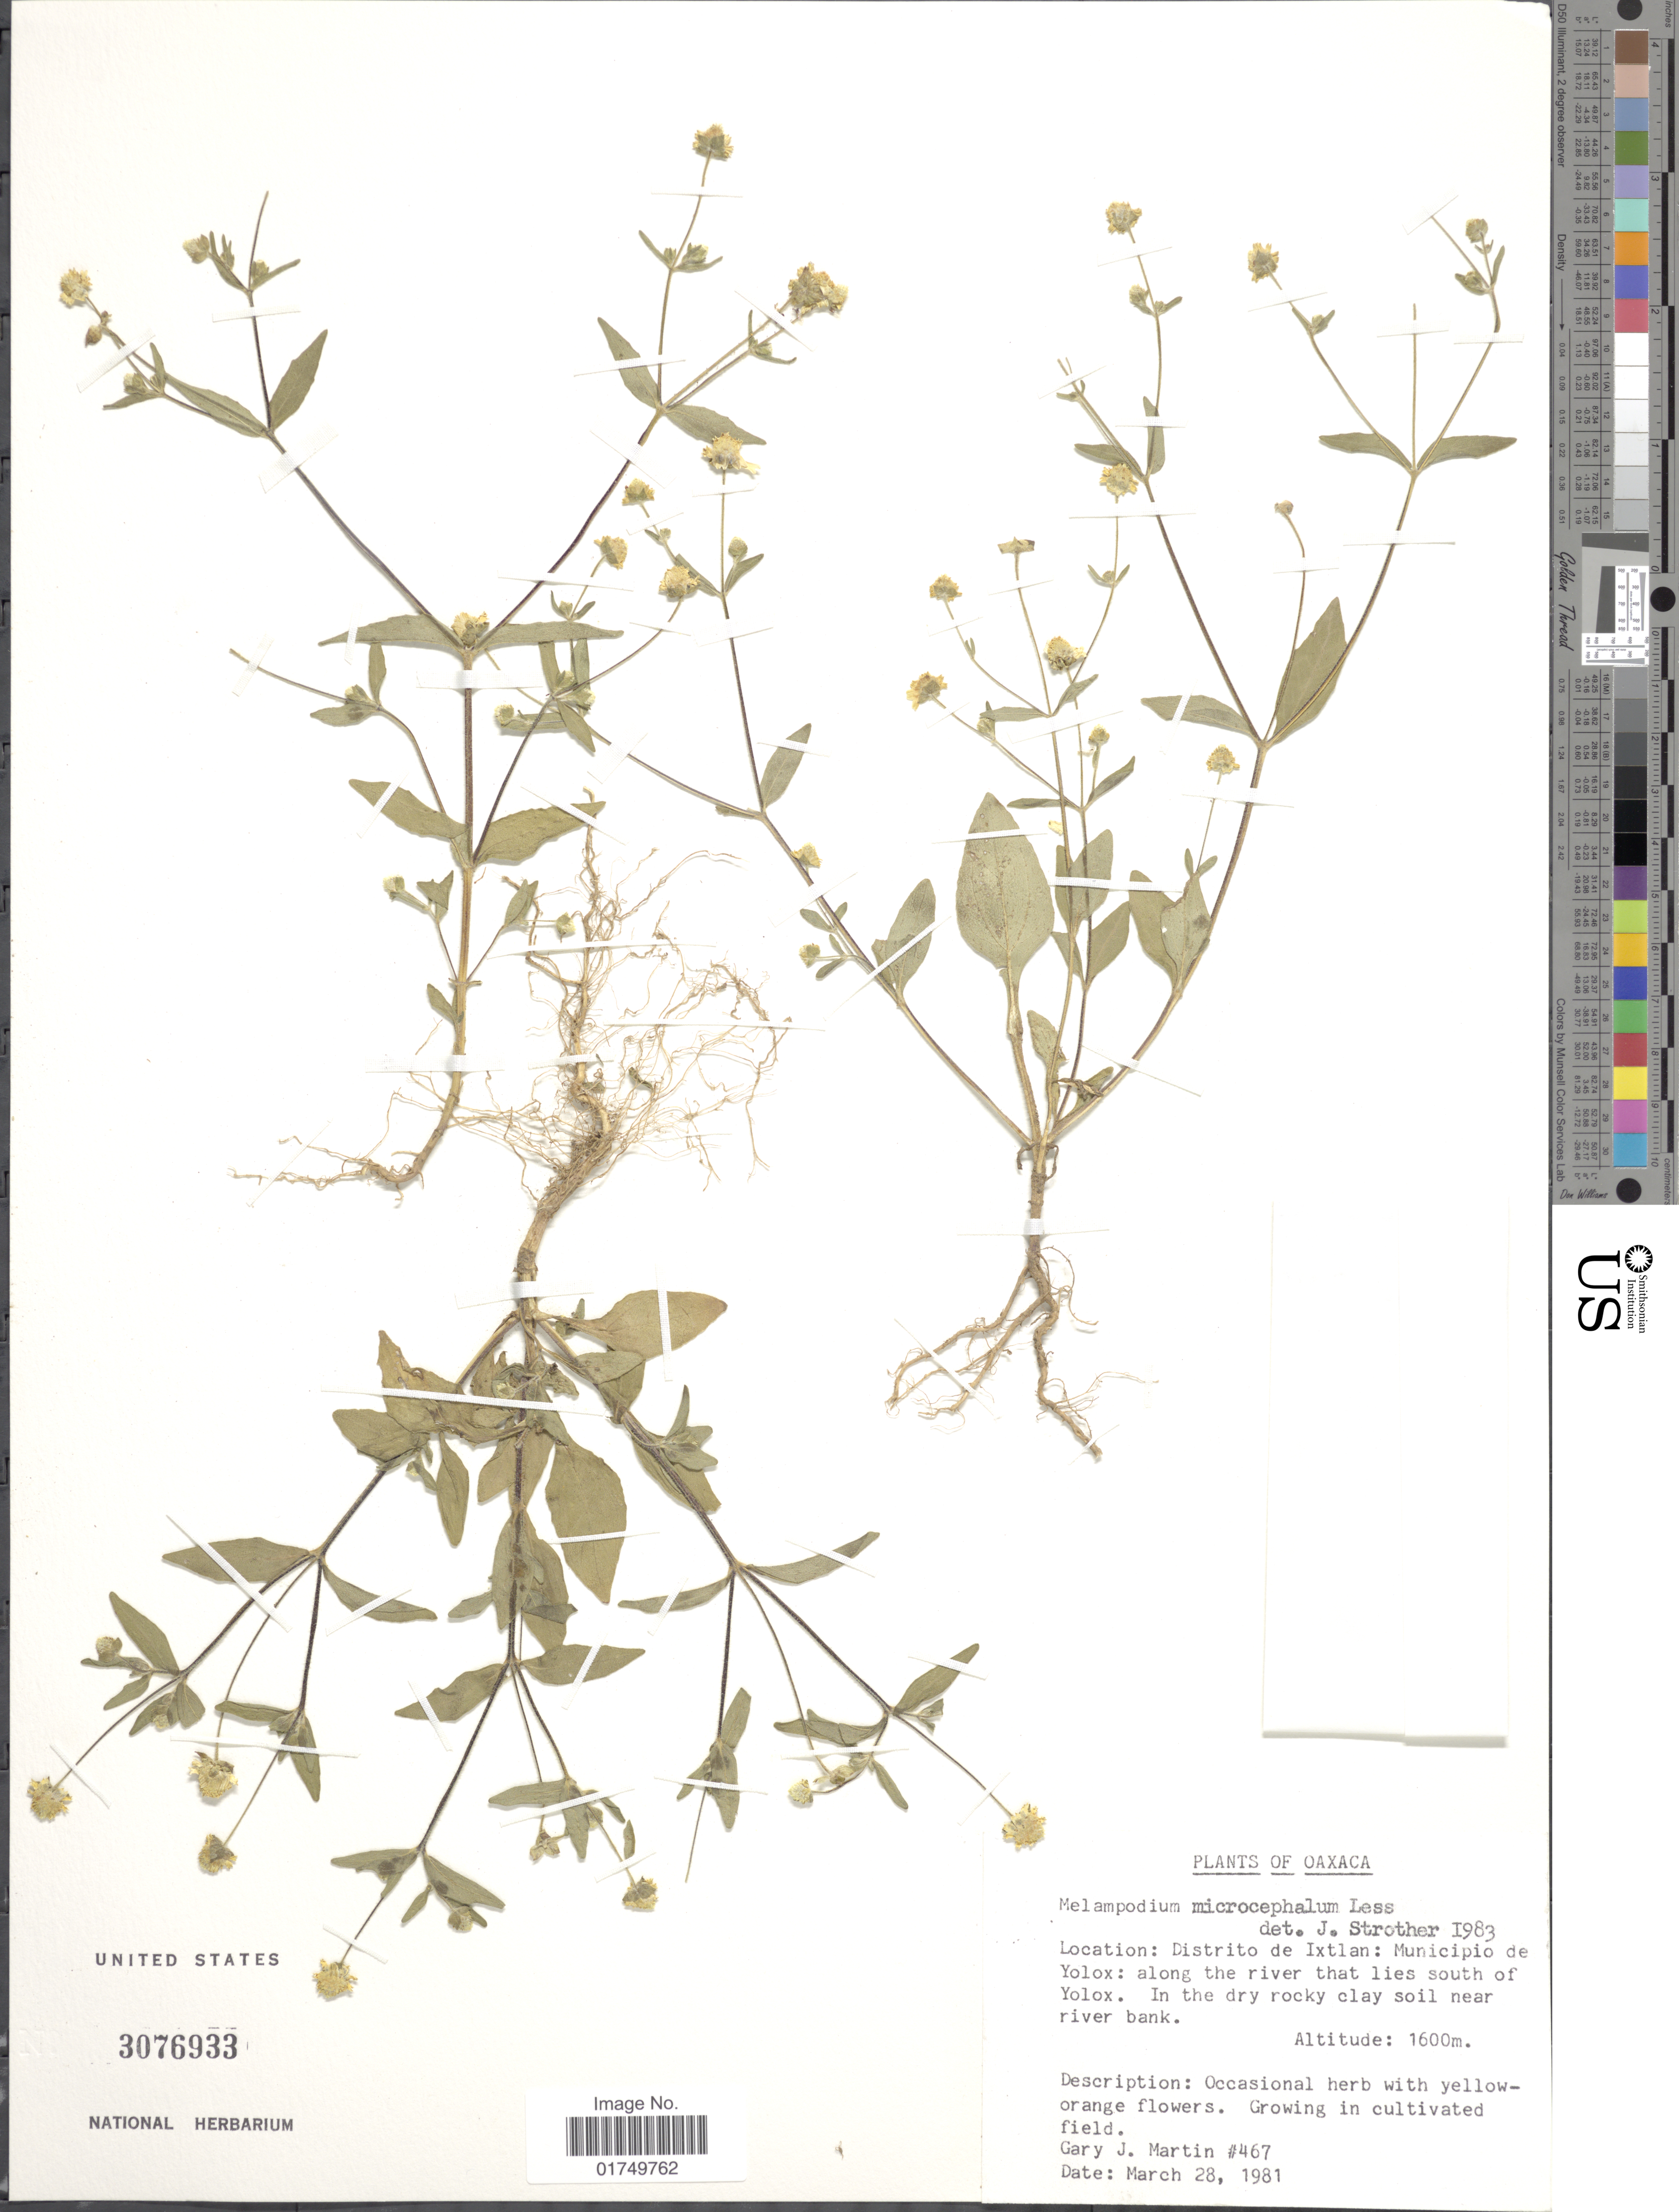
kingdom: Plantae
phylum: Tracheophyta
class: Magnoliopsida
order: Asterales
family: Asteraceae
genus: Melampodium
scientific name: Melampodium microcephalum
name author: Less.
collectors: G. J. Martin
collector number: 467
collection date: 1981-03-28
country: Mexico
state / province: Oaxaca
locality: Distrito de Ixtlan: Municipio de Yolox: along the river that lies south of Yolox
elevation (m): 1600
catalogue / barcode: US 3076933